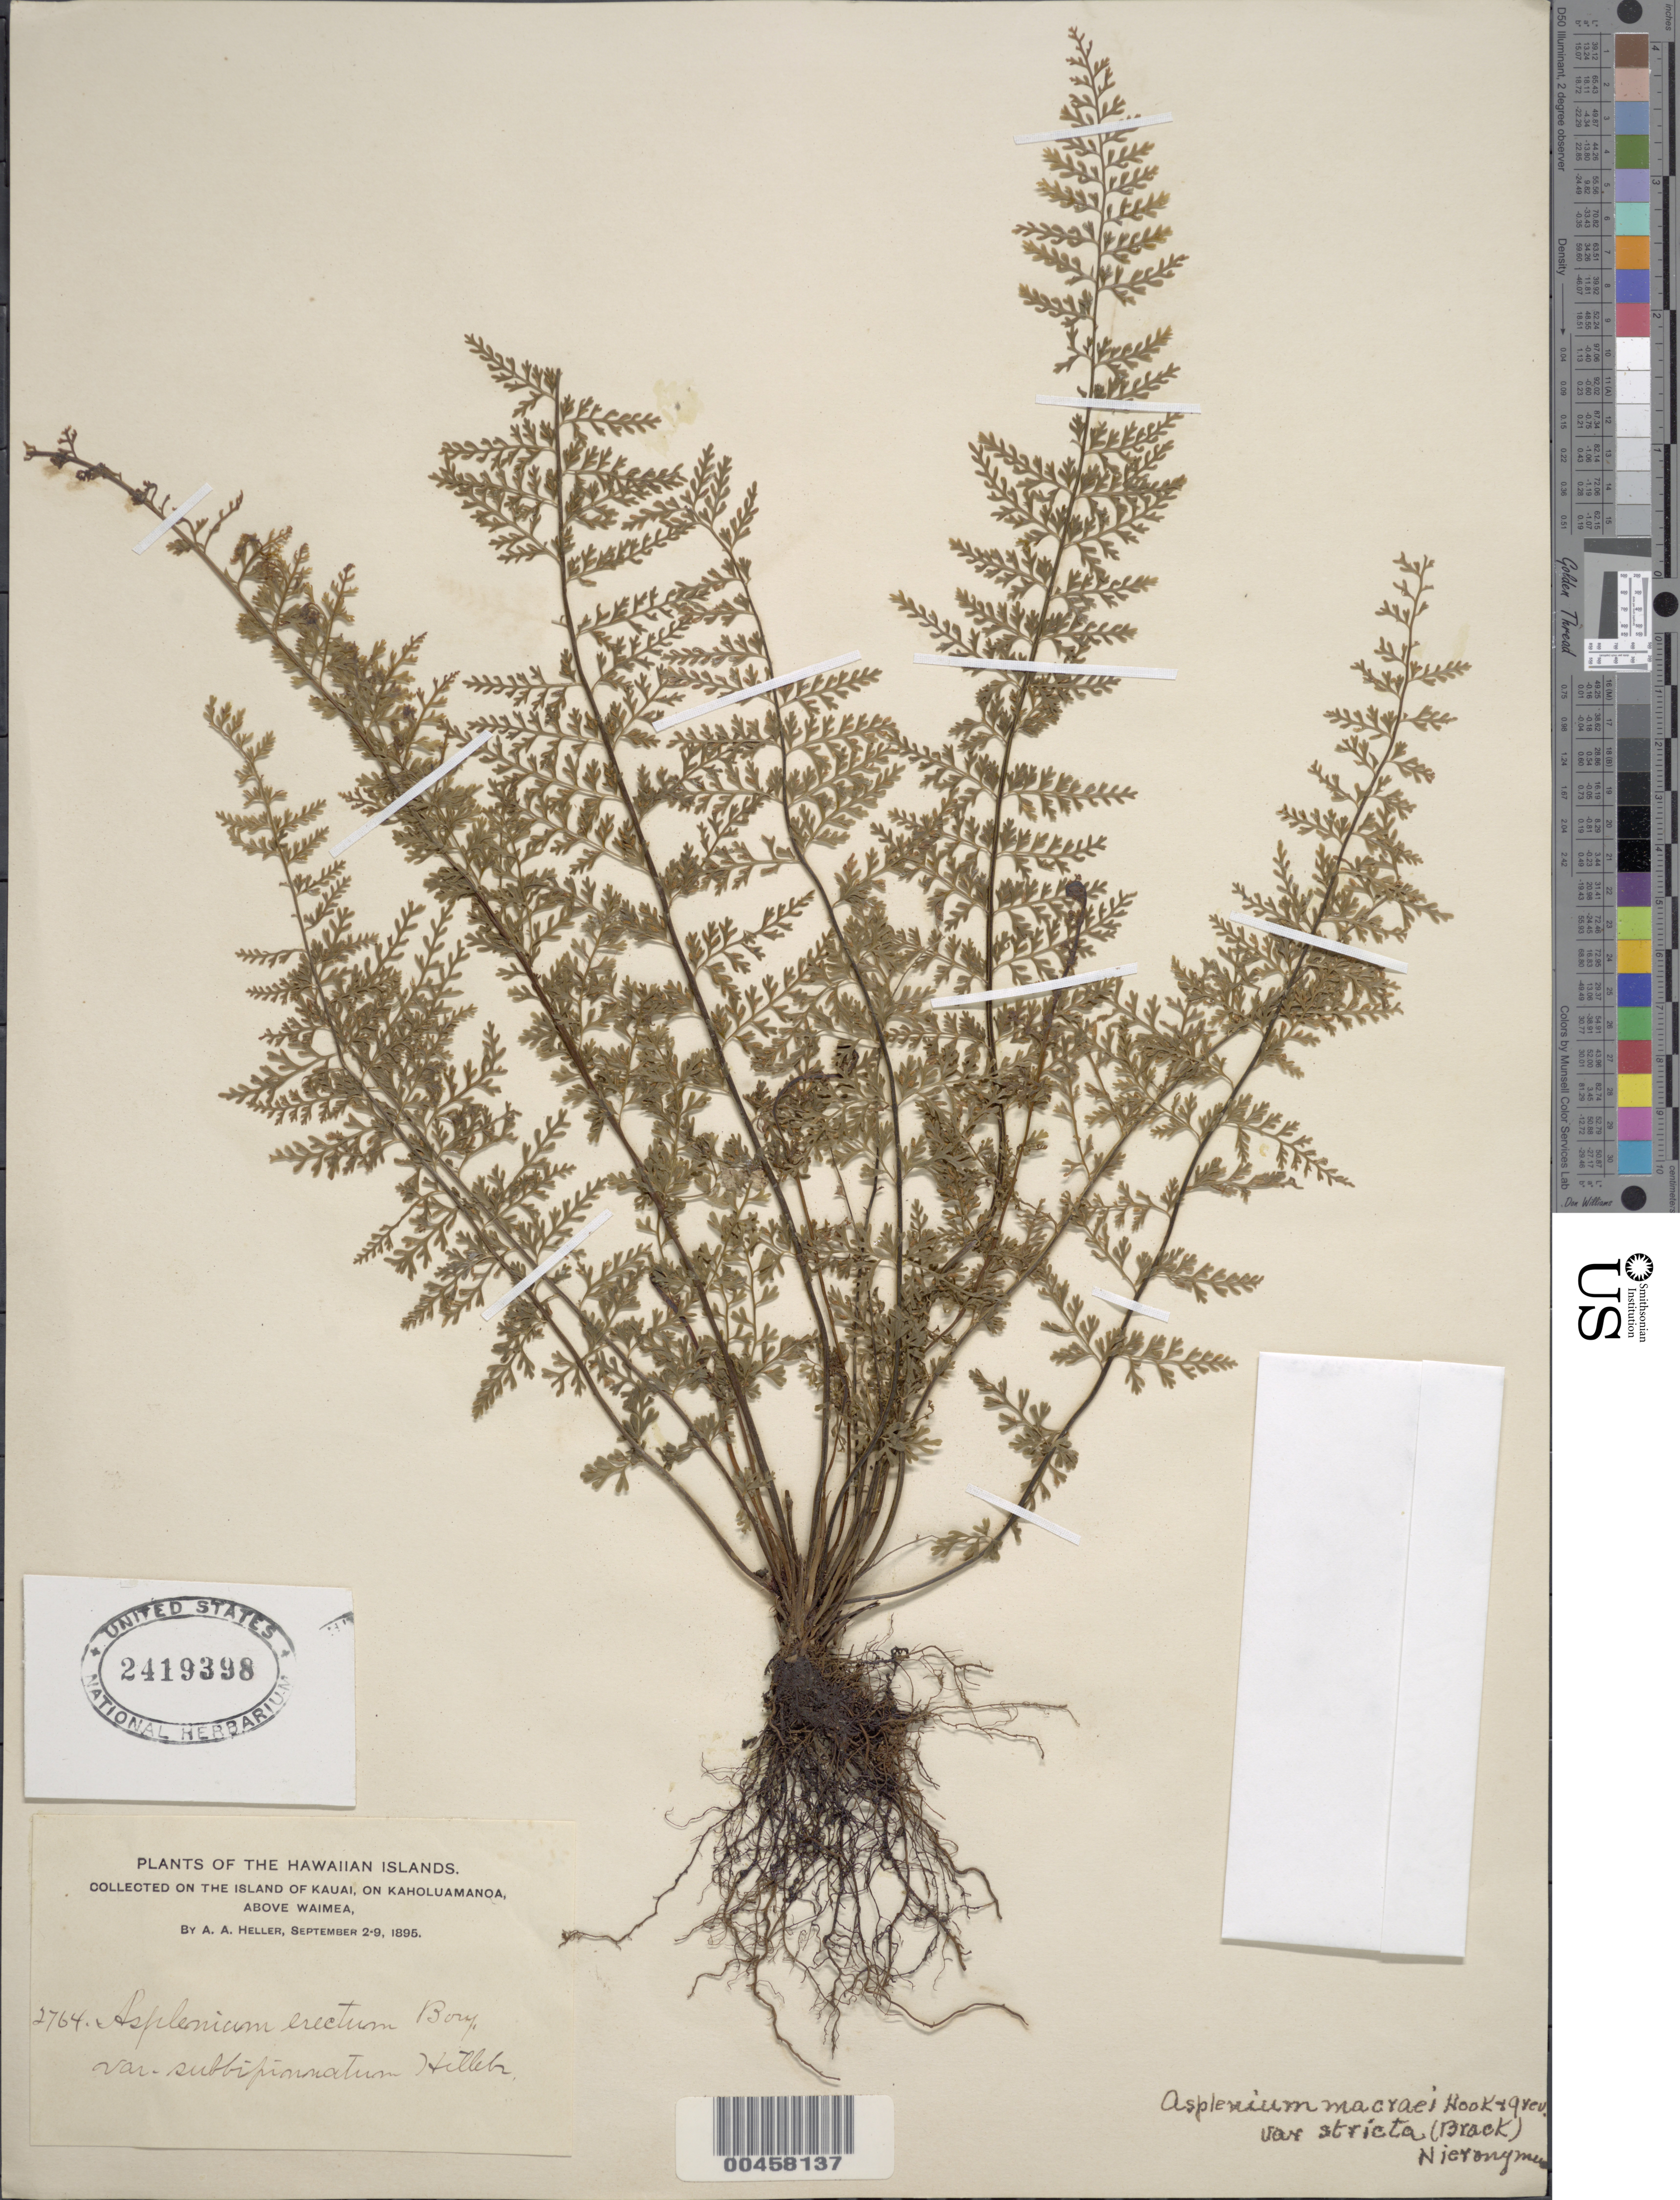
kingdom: Plantae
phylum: Tracheophyta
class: Polypodiopsida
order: Polypodiales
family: Aspleniaceae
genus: Asplenium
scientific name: Asplenium macraei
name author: Hook. & Grev.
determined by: Wagner, W. L., (BOT), Smithsonian Institution - National Museum of Natural History (UNITED STATES)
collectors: A. A. Heller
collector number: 2764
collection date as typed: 2 Sep 1895 to 9 Sep 1895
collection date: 1895-09-02/1895-09-09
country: United States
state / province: Hawaii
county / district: Kauai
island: Kaua'i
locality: On the island of Kauai, on Kaholuamanoa, above Waimea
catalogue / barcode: US 2419398